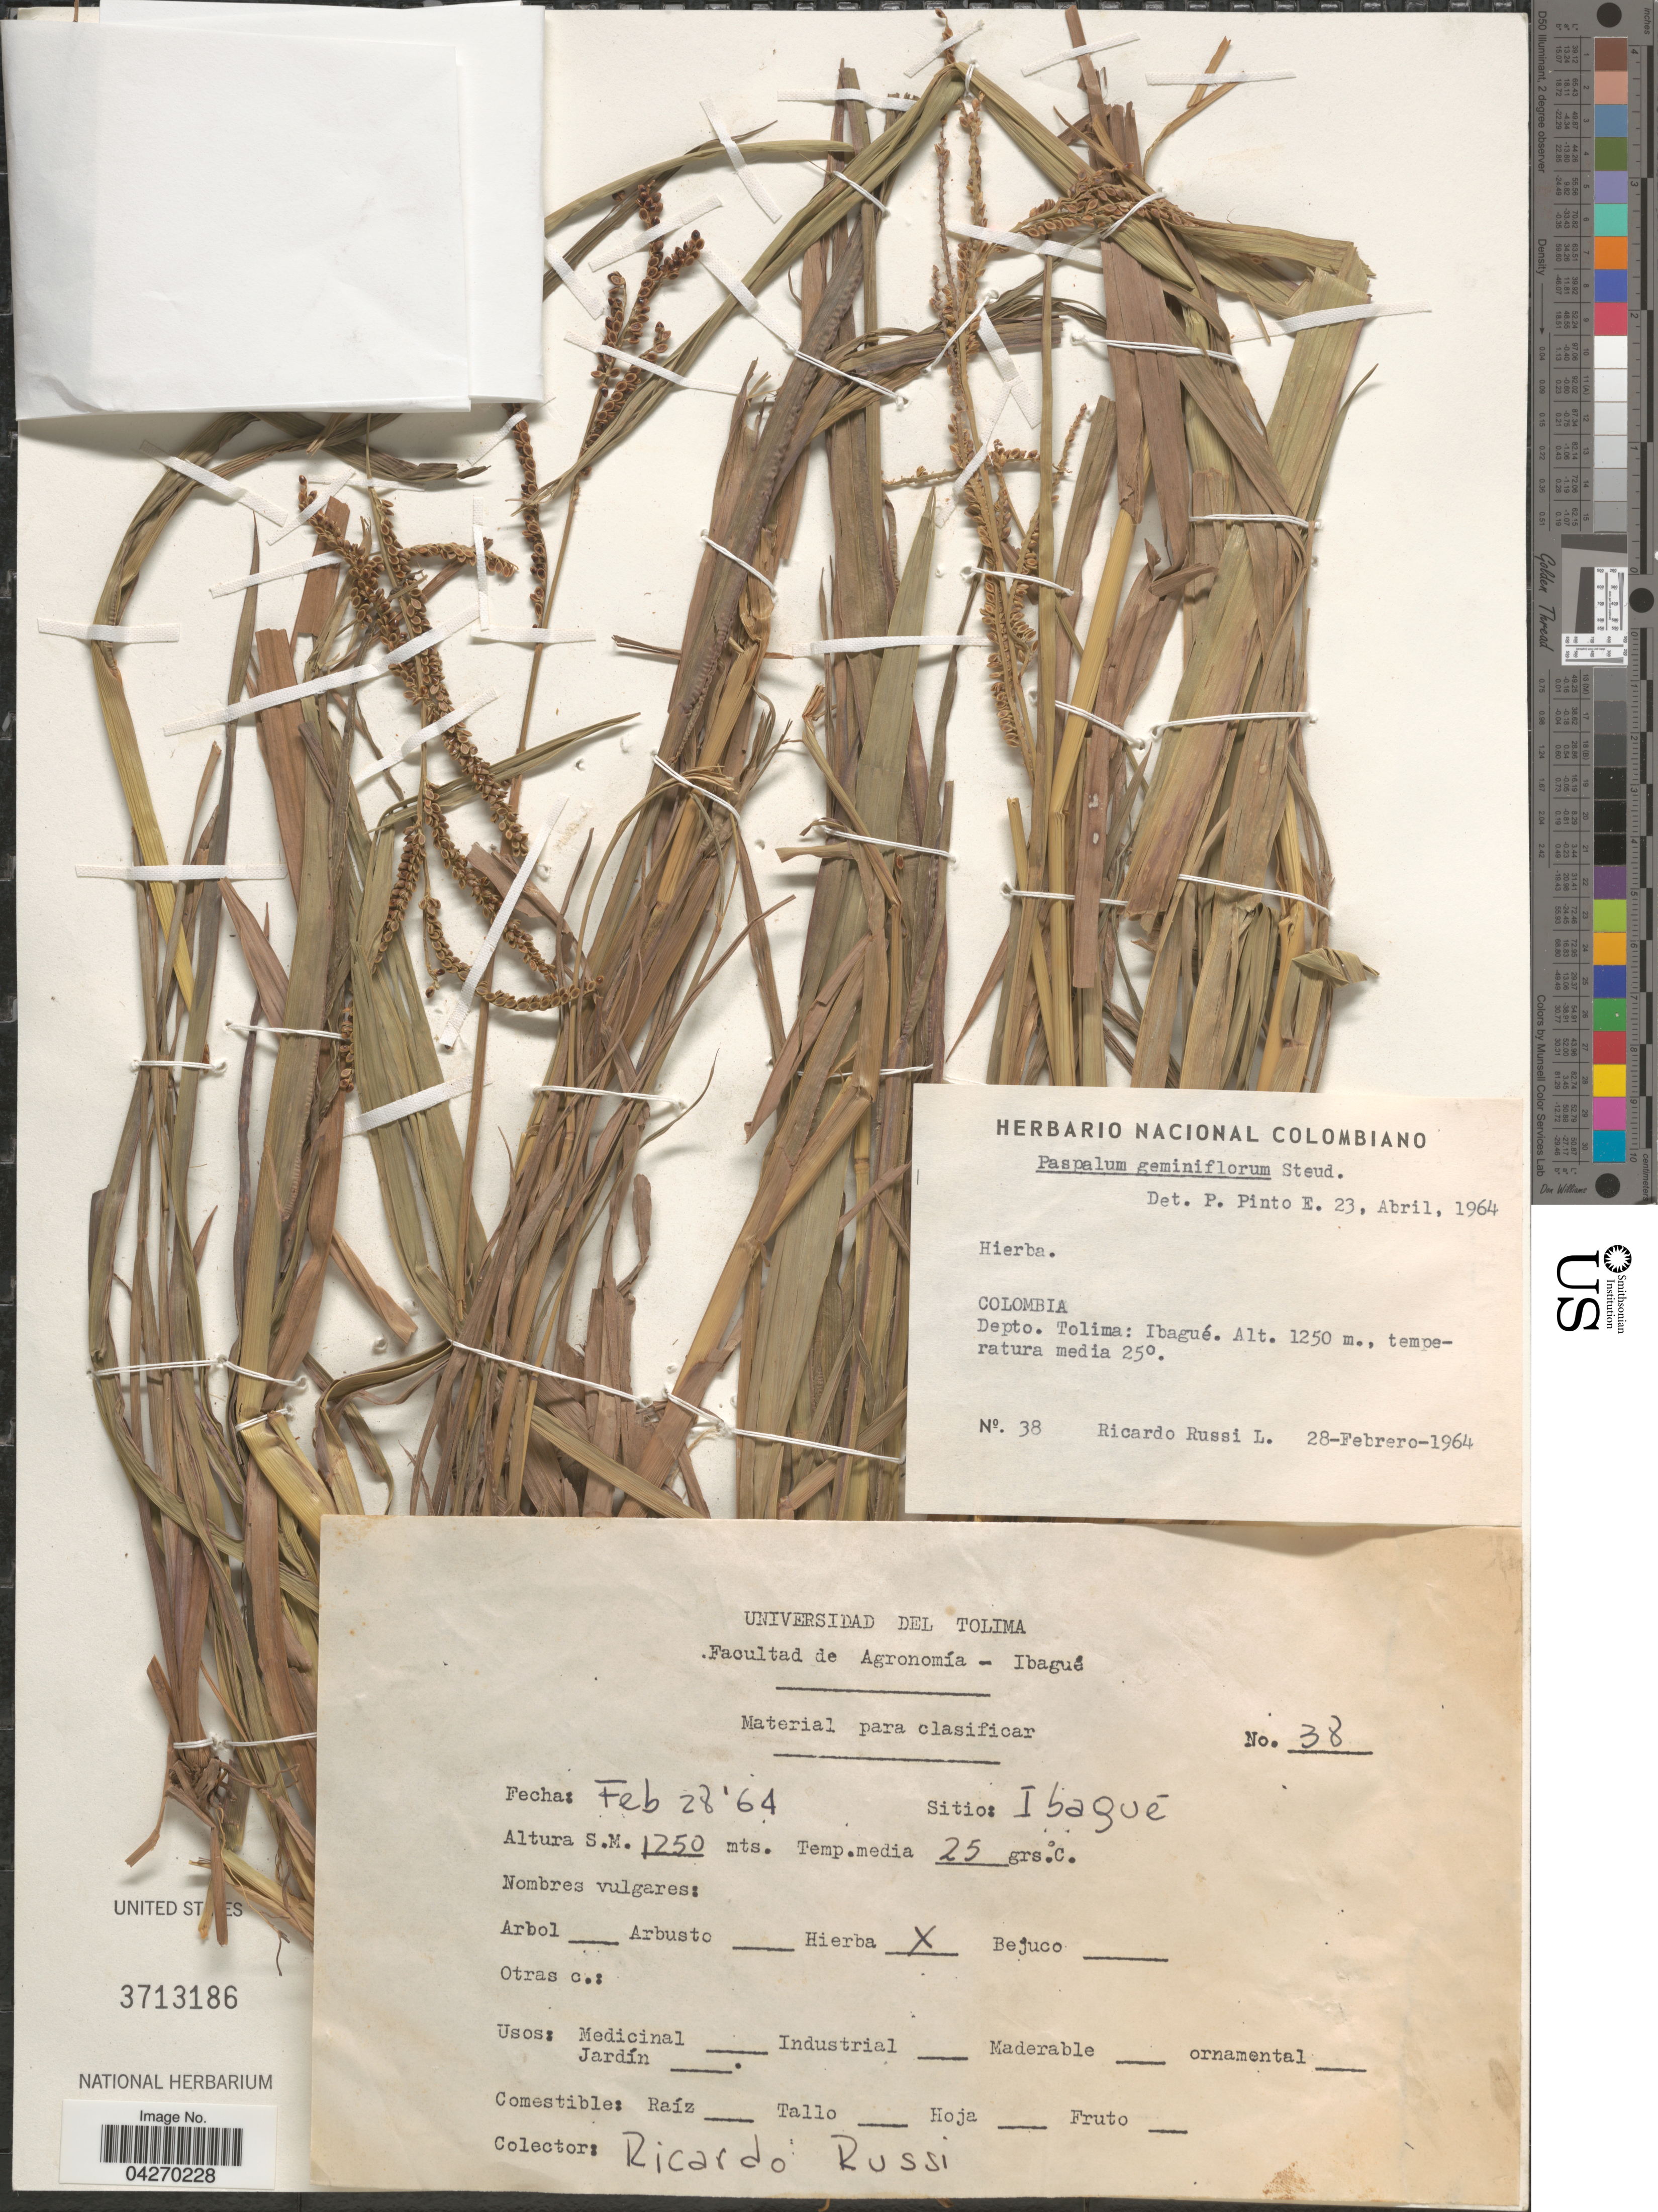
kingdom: Plantae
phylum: Tracheophyta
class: Liliopsida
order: Poales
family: Poaceae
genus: Paspalum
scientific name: Paspalum geminiflorum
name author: Steud.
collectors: R. Russi L.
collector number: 38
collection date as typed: Transcribed d/m/y: 28/2/64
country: Colombia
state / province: Tolima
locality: Depto. Tolima: Ibagué.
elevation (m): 1250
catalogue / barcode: US 3713186